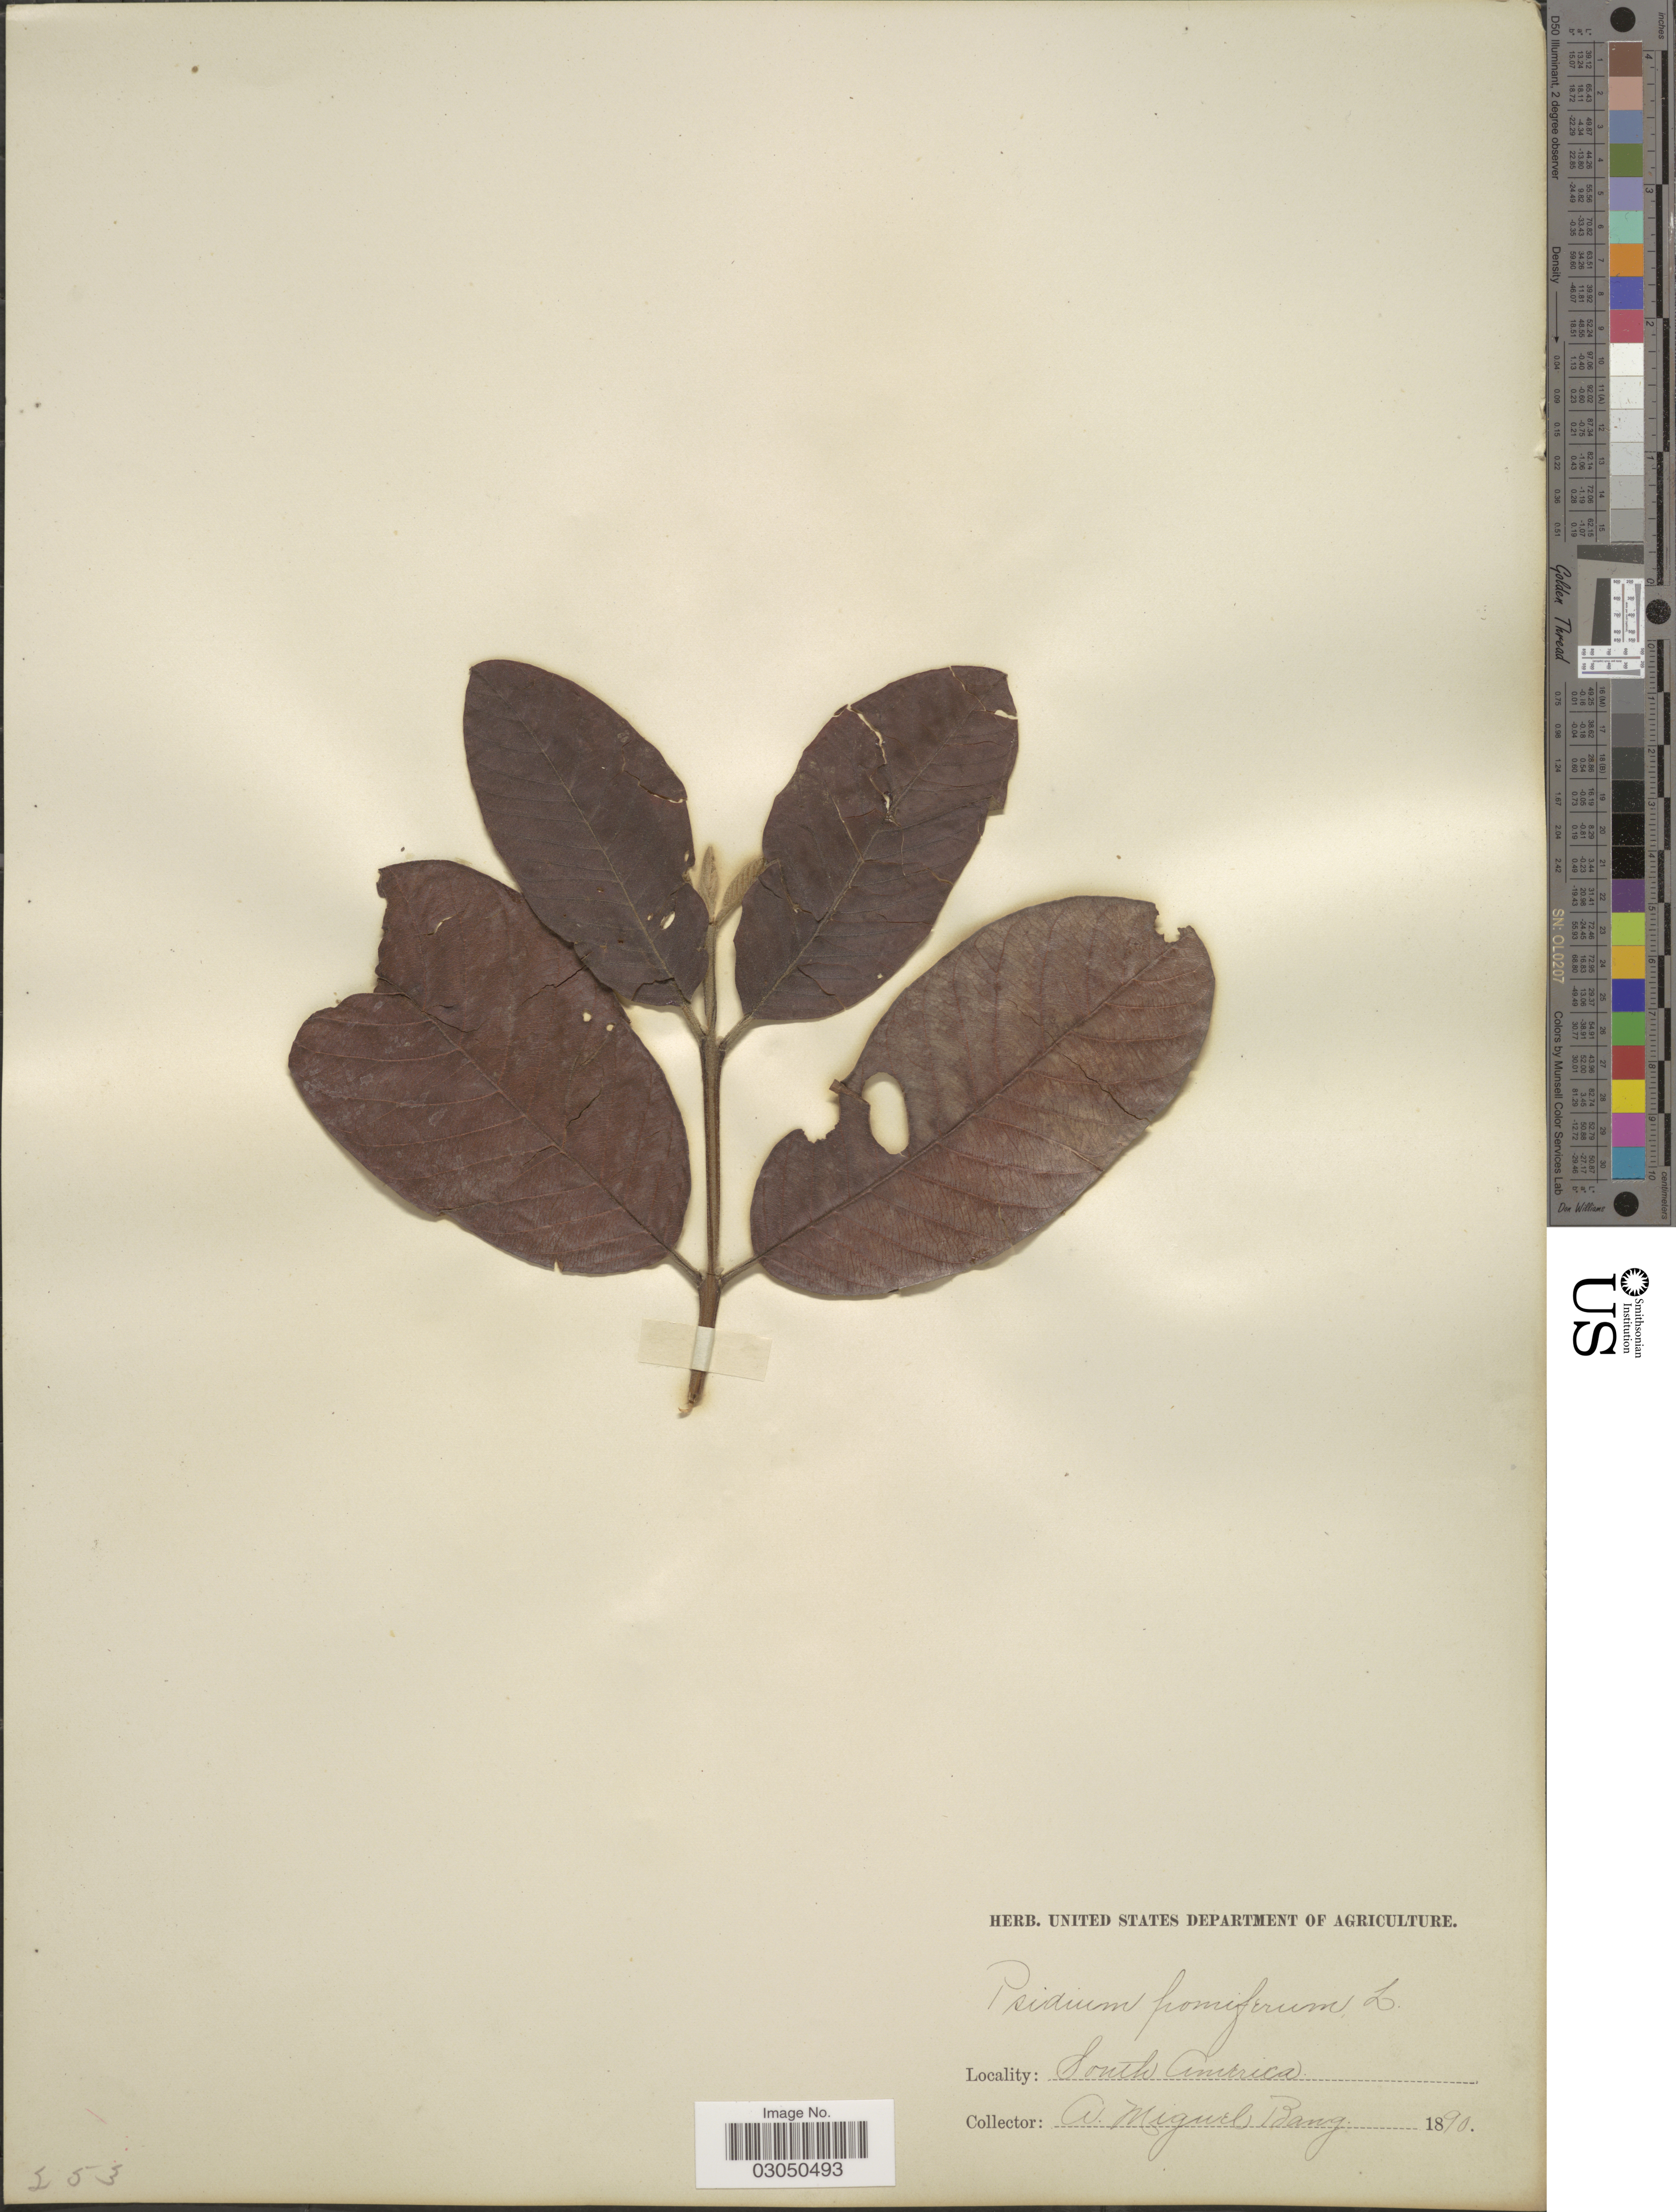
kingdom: Plantae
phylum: Tracheophyta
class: Magnoliopsida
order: Myrtales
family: Myrtaceae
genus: Psidium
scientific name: Psidium guajava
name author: L.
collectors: M. Bang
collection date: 1890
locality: South America.